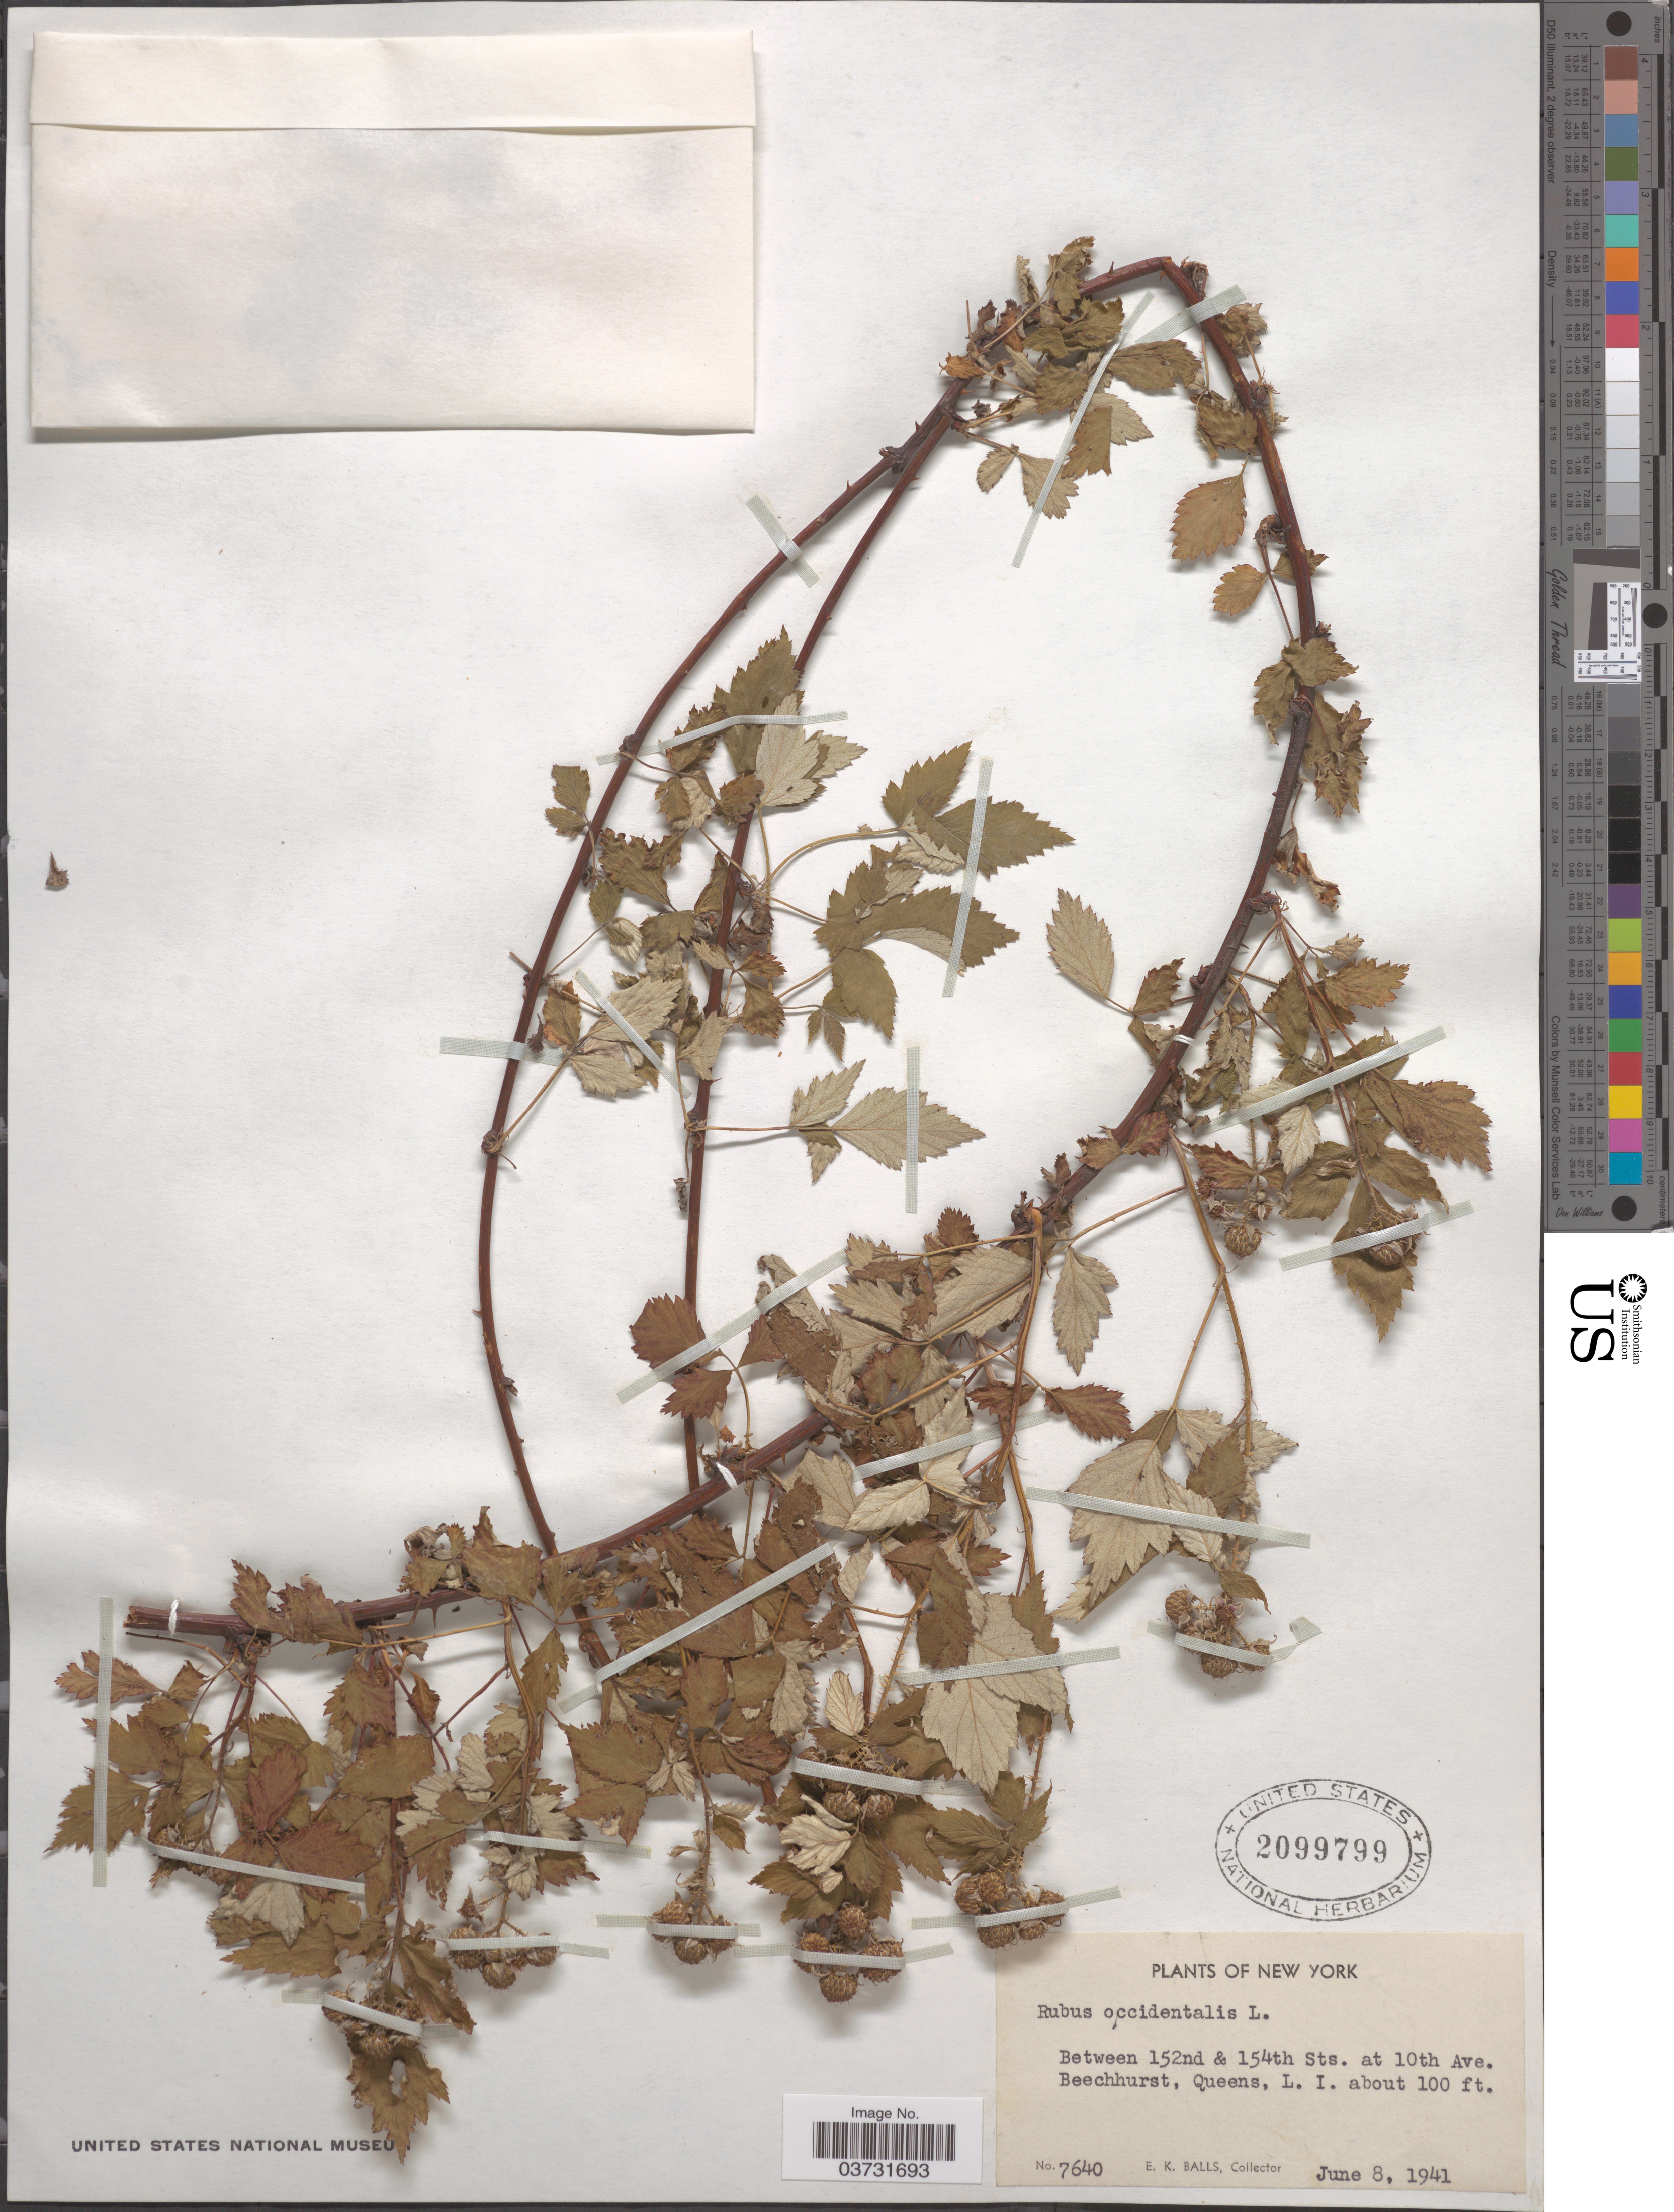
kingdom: Plantae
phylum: Tracheophyta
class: Magnoliopsida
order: Rosales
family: Rosaceae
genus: Rubus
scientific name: Rubus occidentalis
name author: L.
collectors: E. K. Balls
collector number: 7640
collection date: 1941-06-08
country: United States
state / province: New York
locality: Between 152nd & 154th Sts. at 10th Ave. Beechhurst, Queens, L. I.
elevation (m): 30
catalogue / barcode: US 2099799